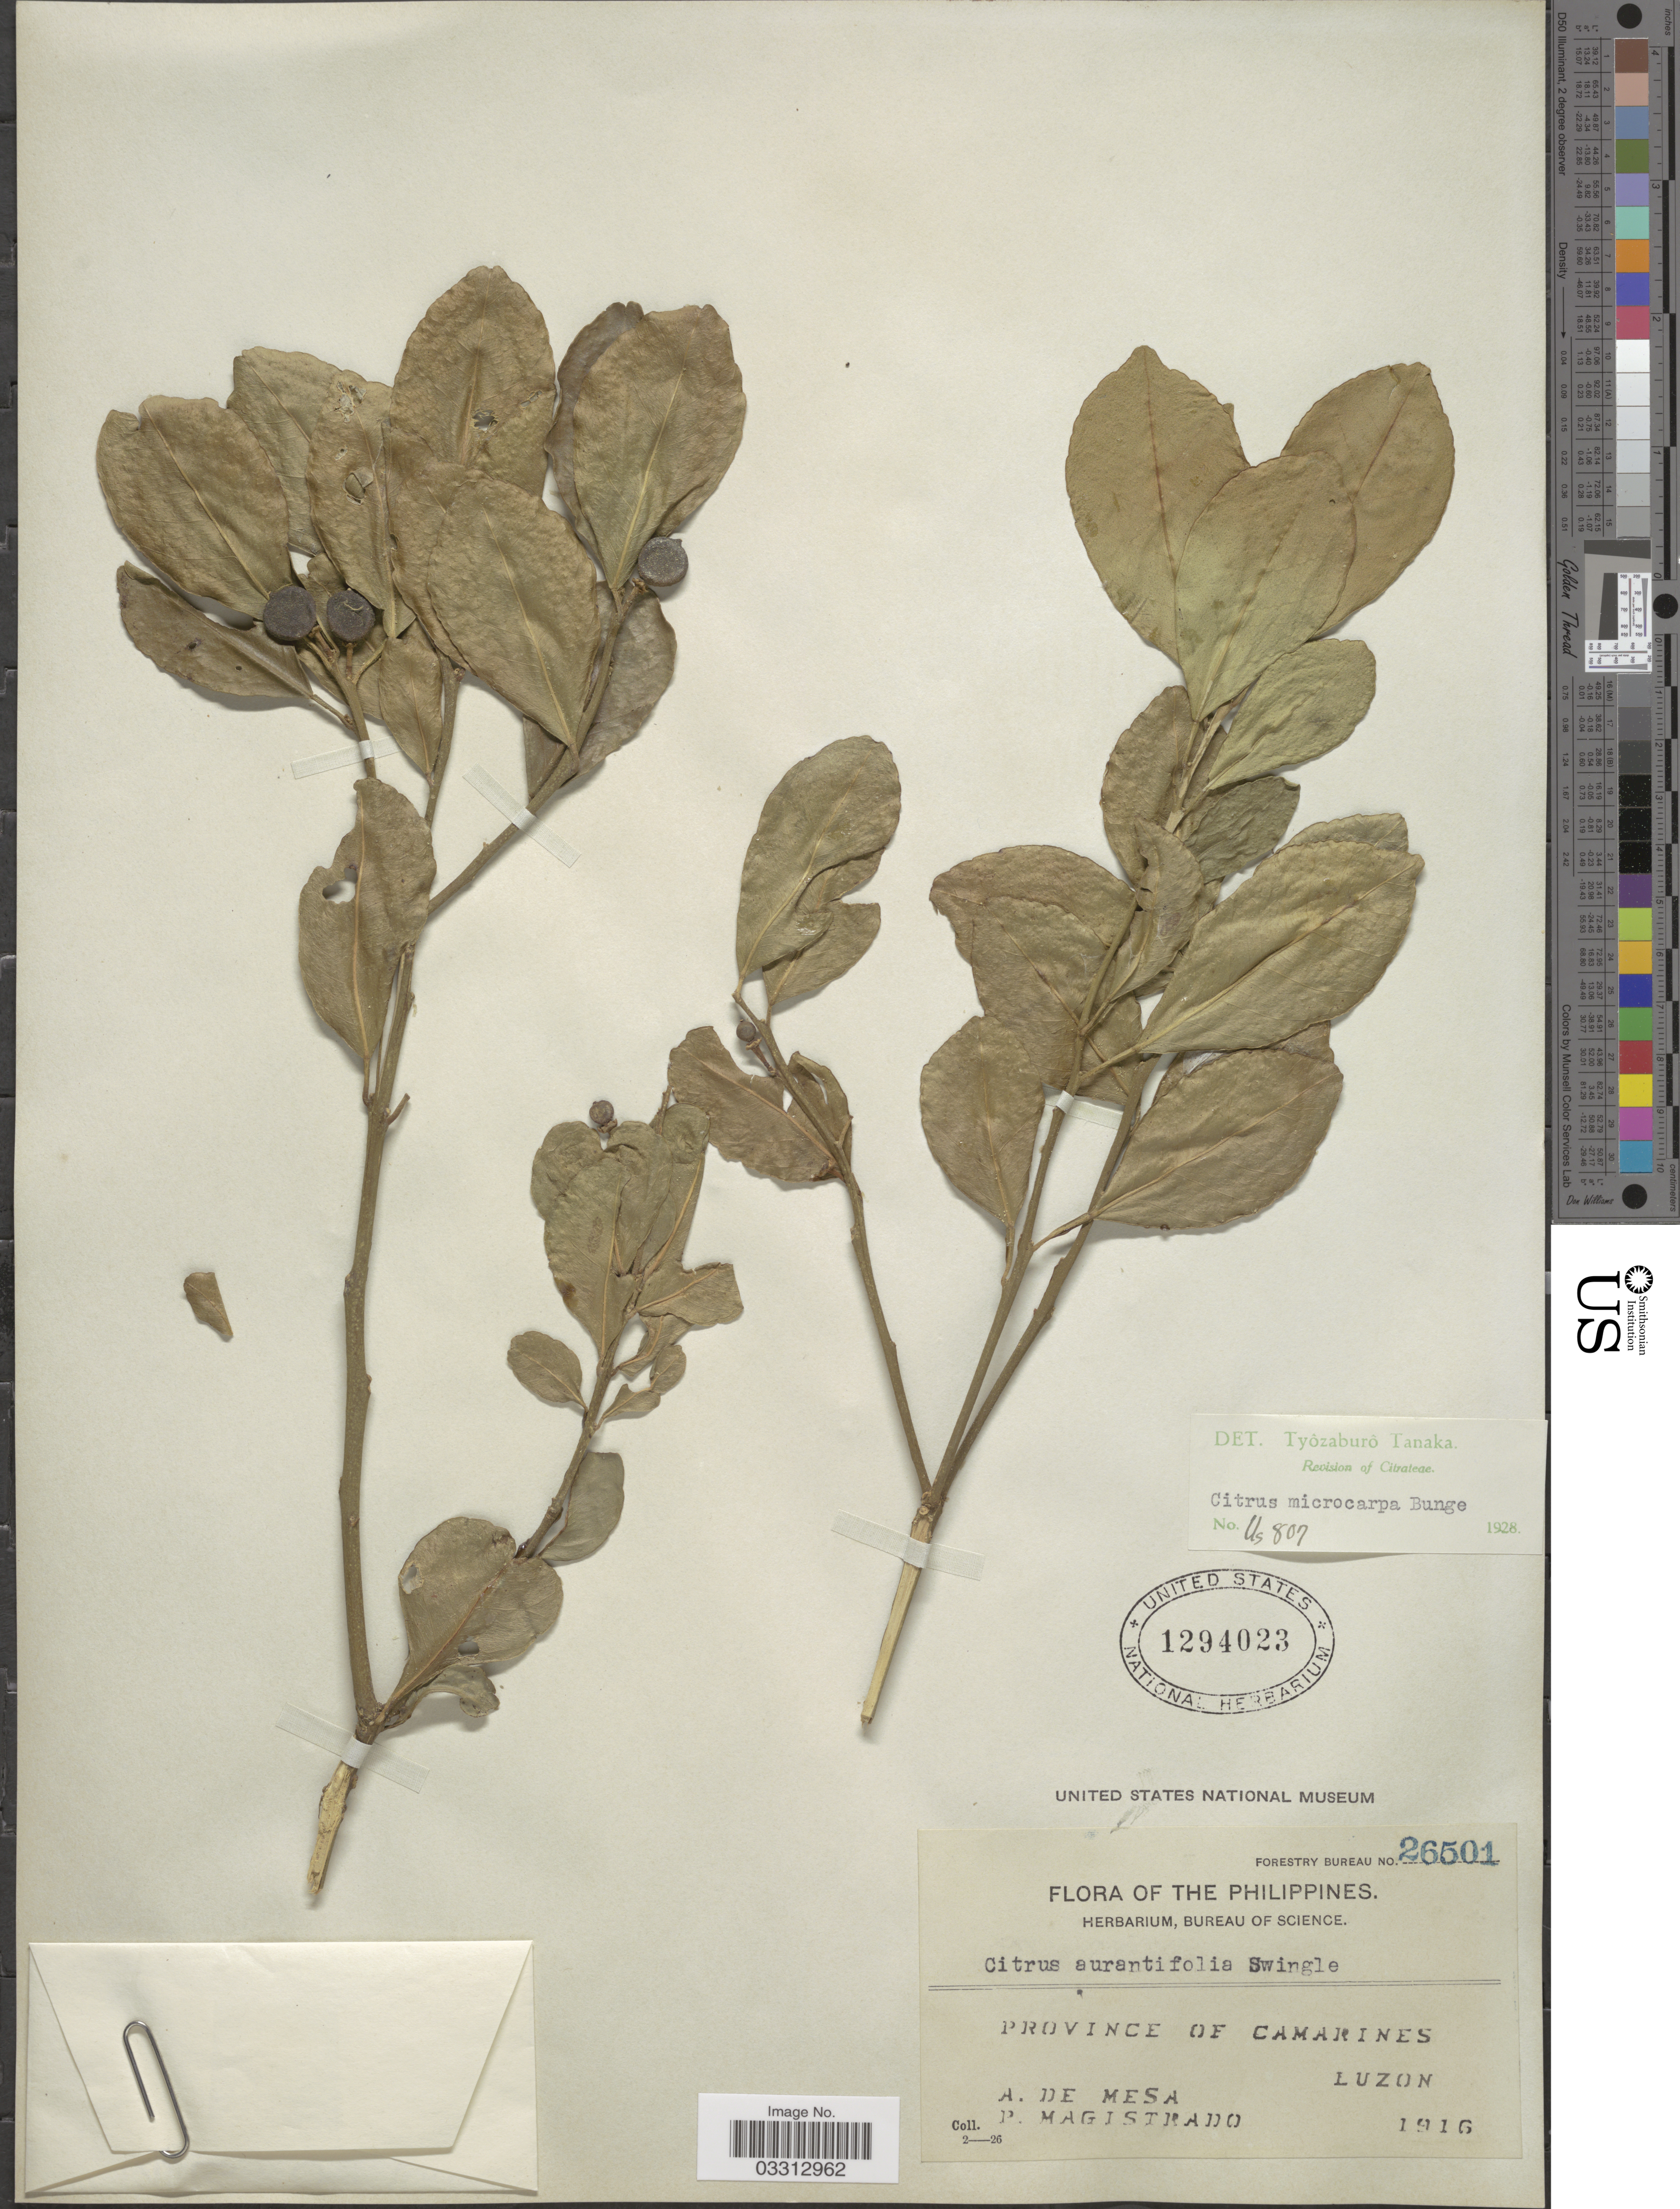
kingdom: Plantae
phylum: Tracheophyta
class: Magnoliopsida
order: Sapindales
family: Rutaceae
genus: Citrus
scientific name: Citrus x microcarpa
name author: Bunge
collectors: A. De Mesa & P. Magistrado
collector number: Forestry Bureau 26501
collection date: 1916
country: Philippines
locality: Province of Camarines. Luzon.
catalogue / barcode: US 1294023